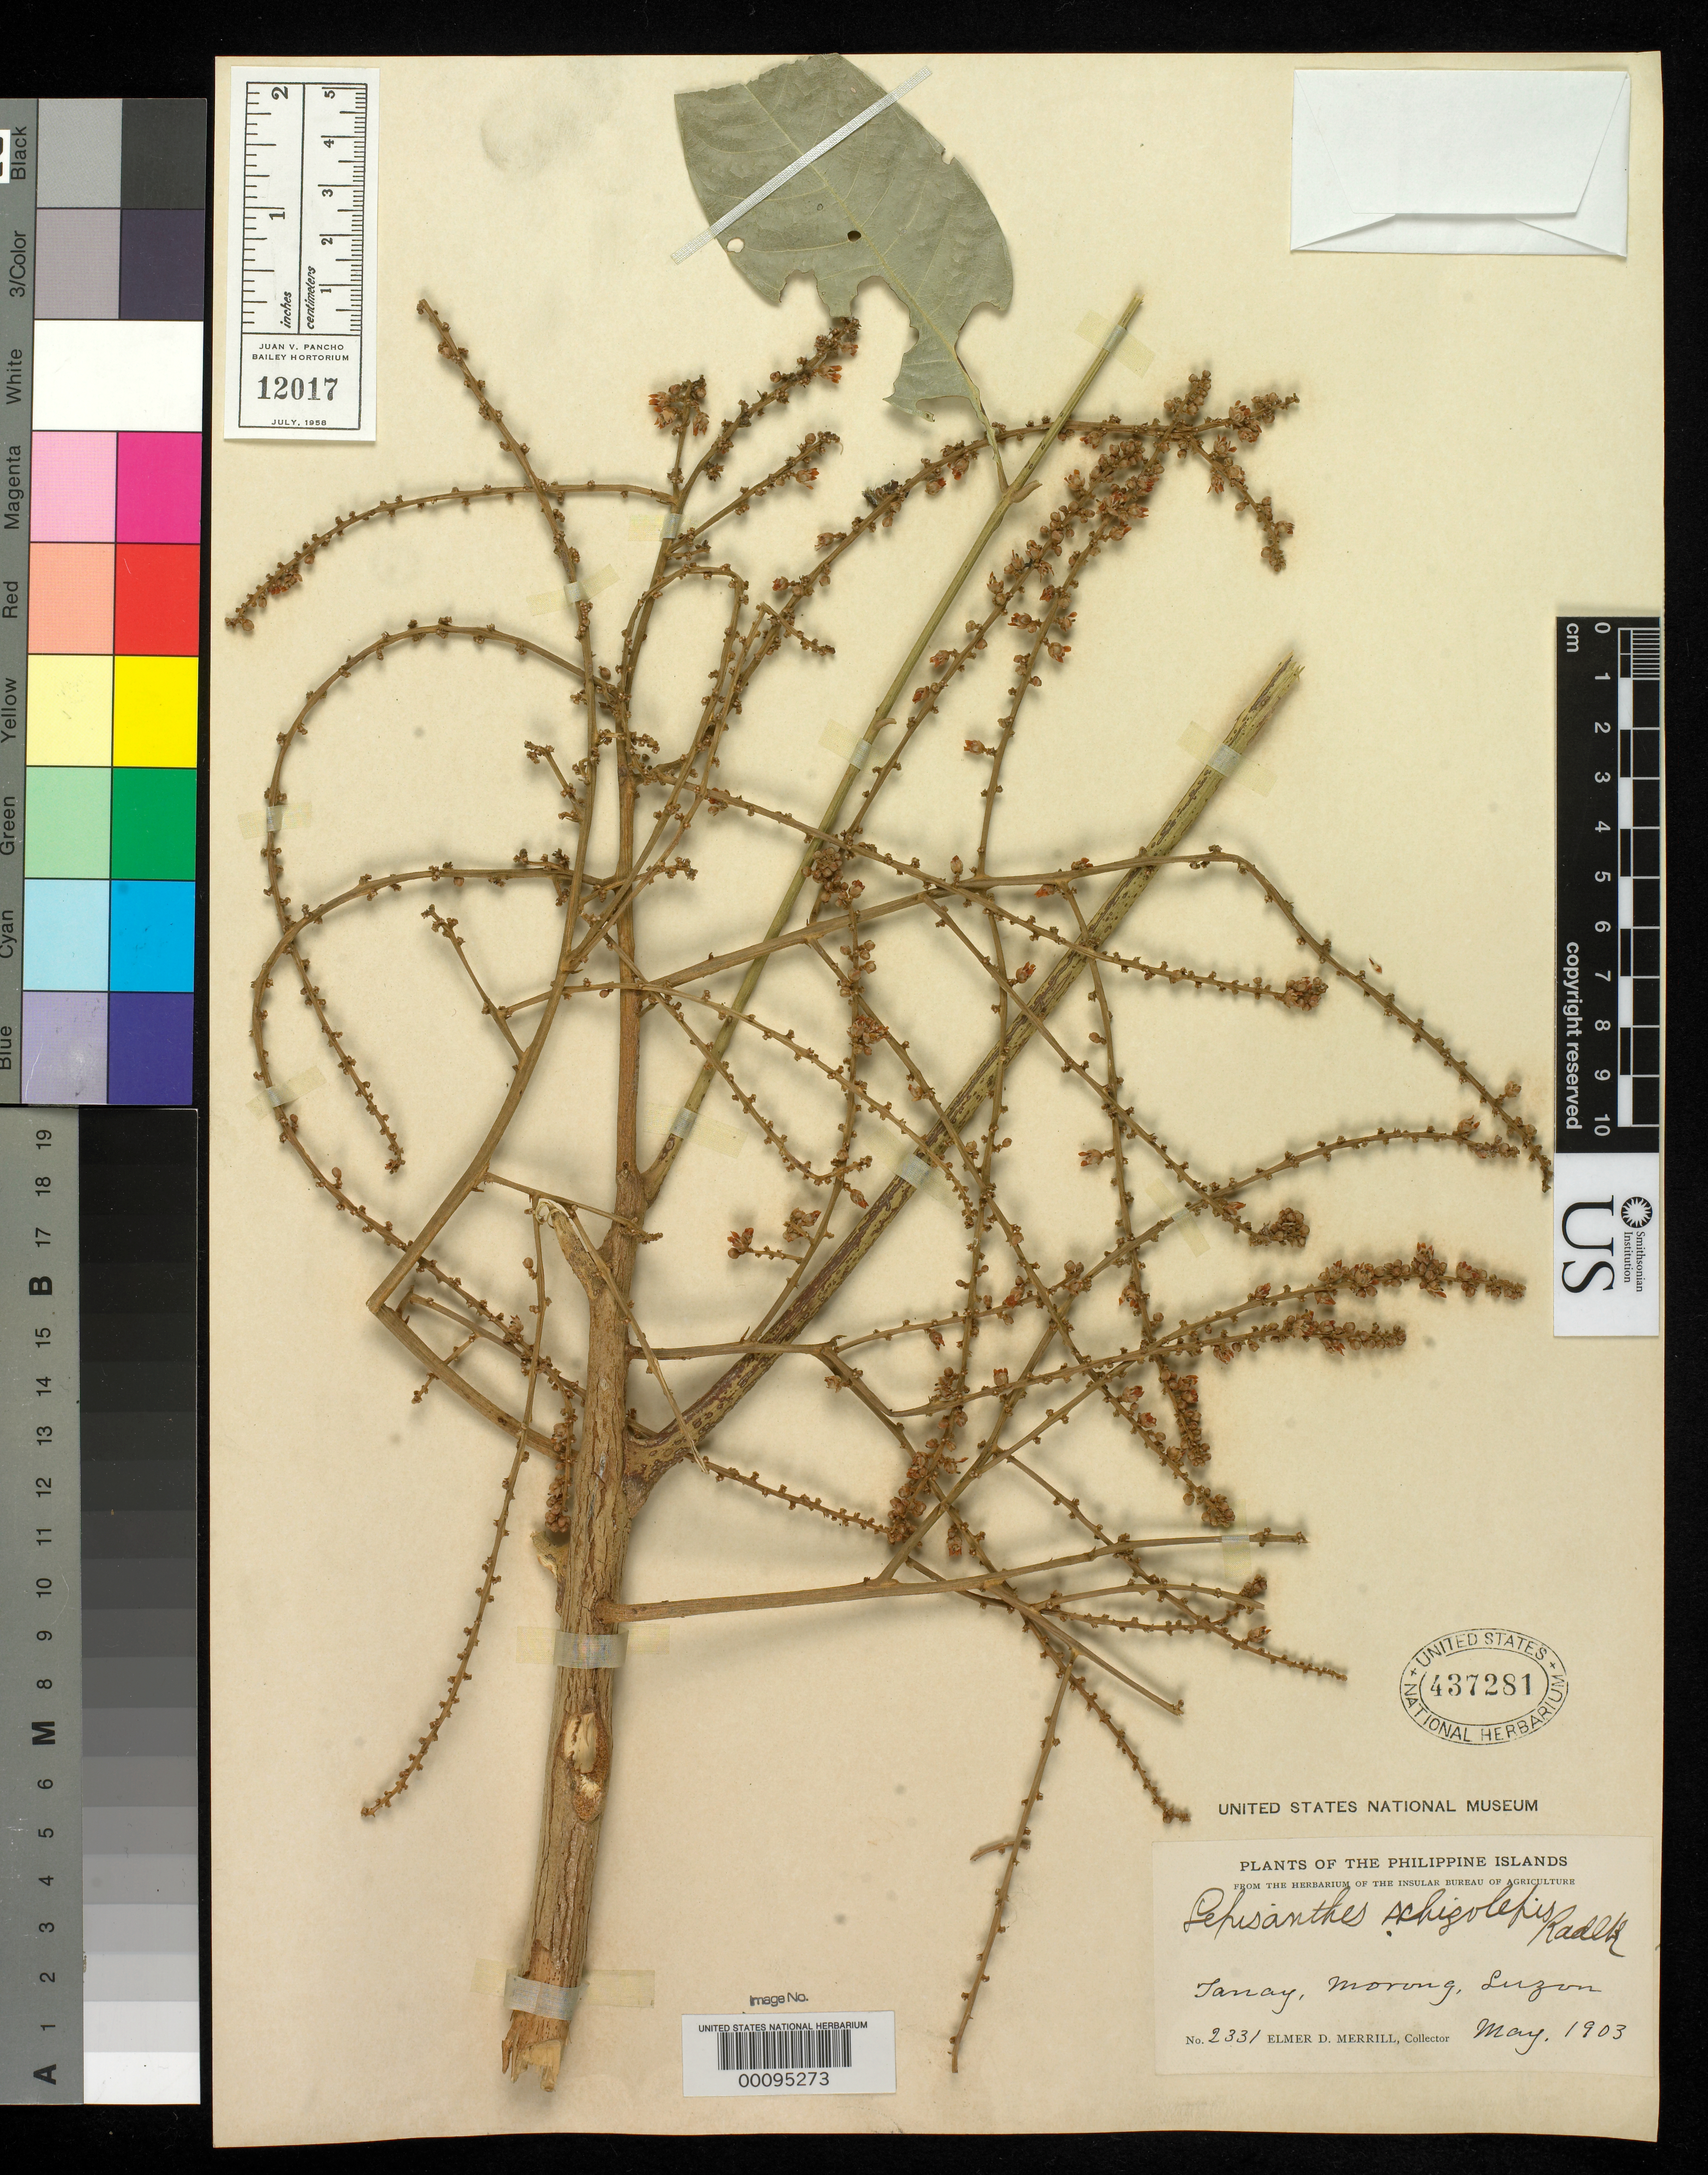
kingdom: Plantae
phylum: Tracheophyta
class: Magnoliopsida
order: Sapindales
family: Sapindaceae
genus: Lepisanthes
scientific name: Lepisanthes schizolepis f. sphenolepis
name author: Radlk. in Perkins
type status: Type Fragment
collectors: E. D. Merrill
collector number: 2331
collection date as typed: May 1903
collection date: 1903-05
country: Philippines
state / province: Calabarzon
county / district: Rizal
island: Luzon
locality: Tanay, Morong.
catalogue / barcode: US 437281